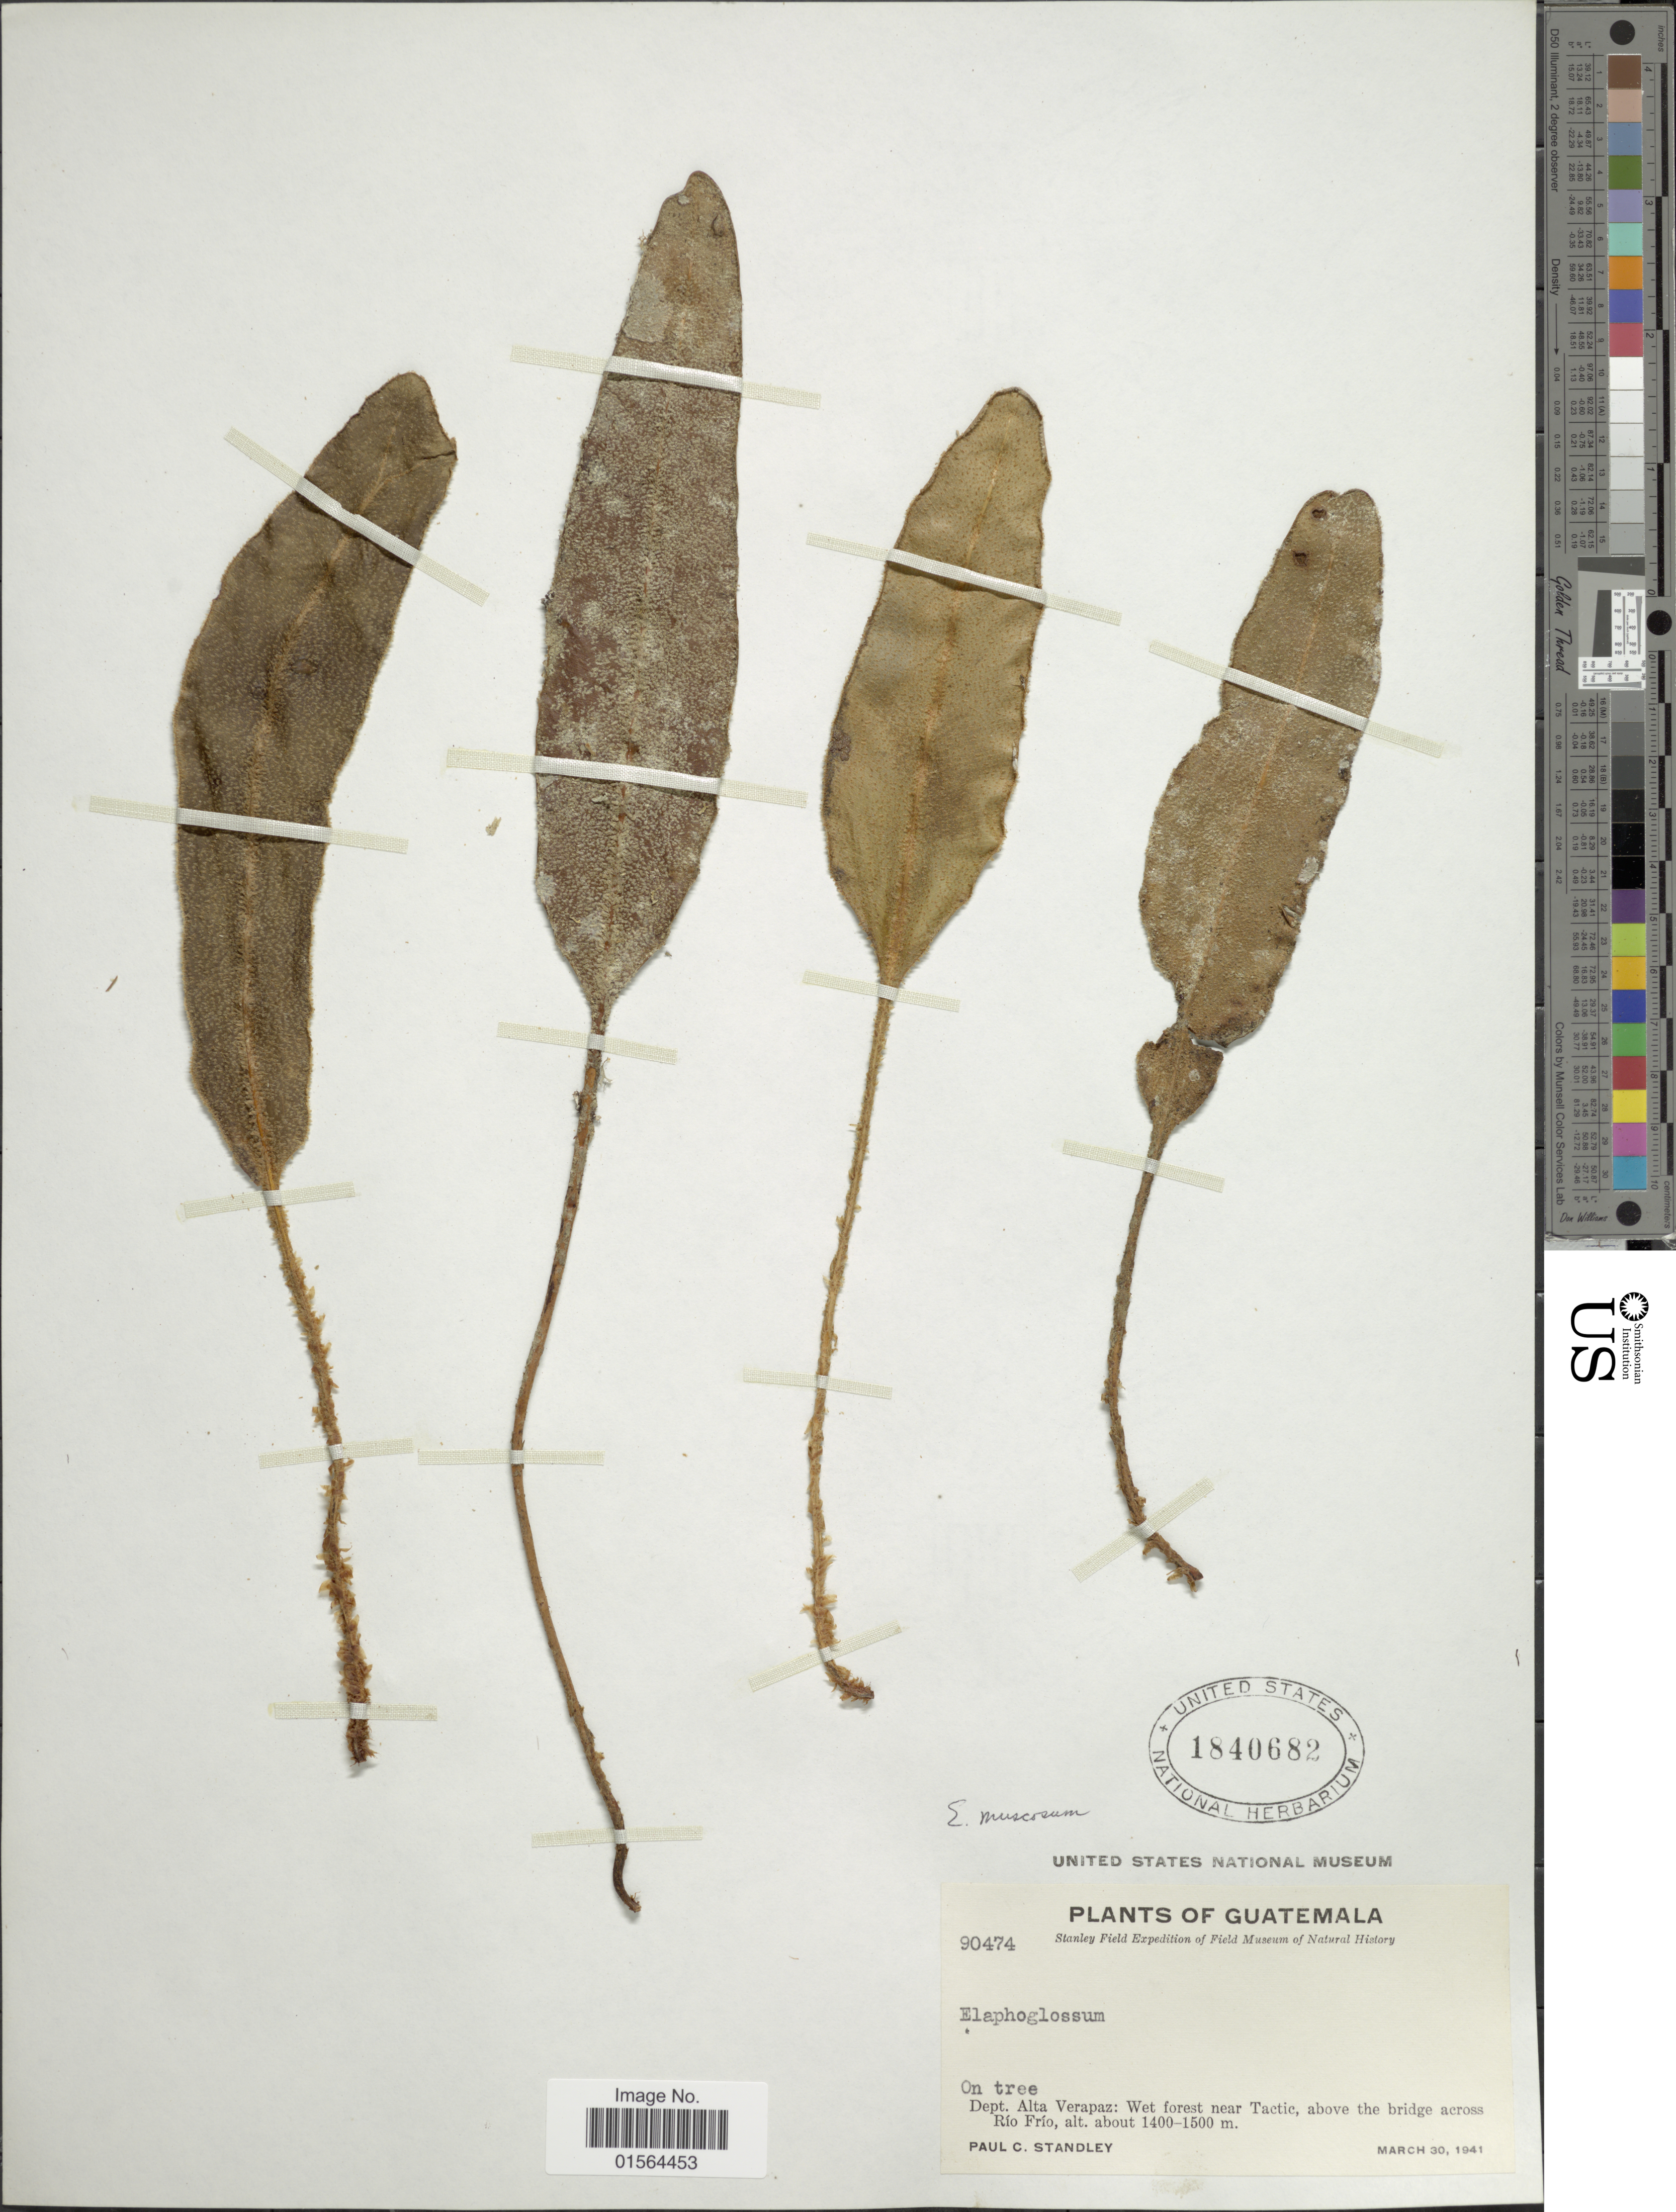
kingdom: Plantae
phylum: Tracheophyta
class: Polypodiopsida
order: Polypodiales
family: Dryopteridaceae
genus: Elaphoglossum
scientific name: Elaphoglossum muscosum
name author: (Sw.) T. Moore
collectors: P. C. Standley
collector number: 90474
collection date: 1941-03-30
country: Guatemala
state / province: Alta Verapaz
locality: Dept. Alta Verapaz: wet forest near Tactic, above the bridge across Rio Frio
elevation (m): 1400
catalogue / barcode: US 1840682